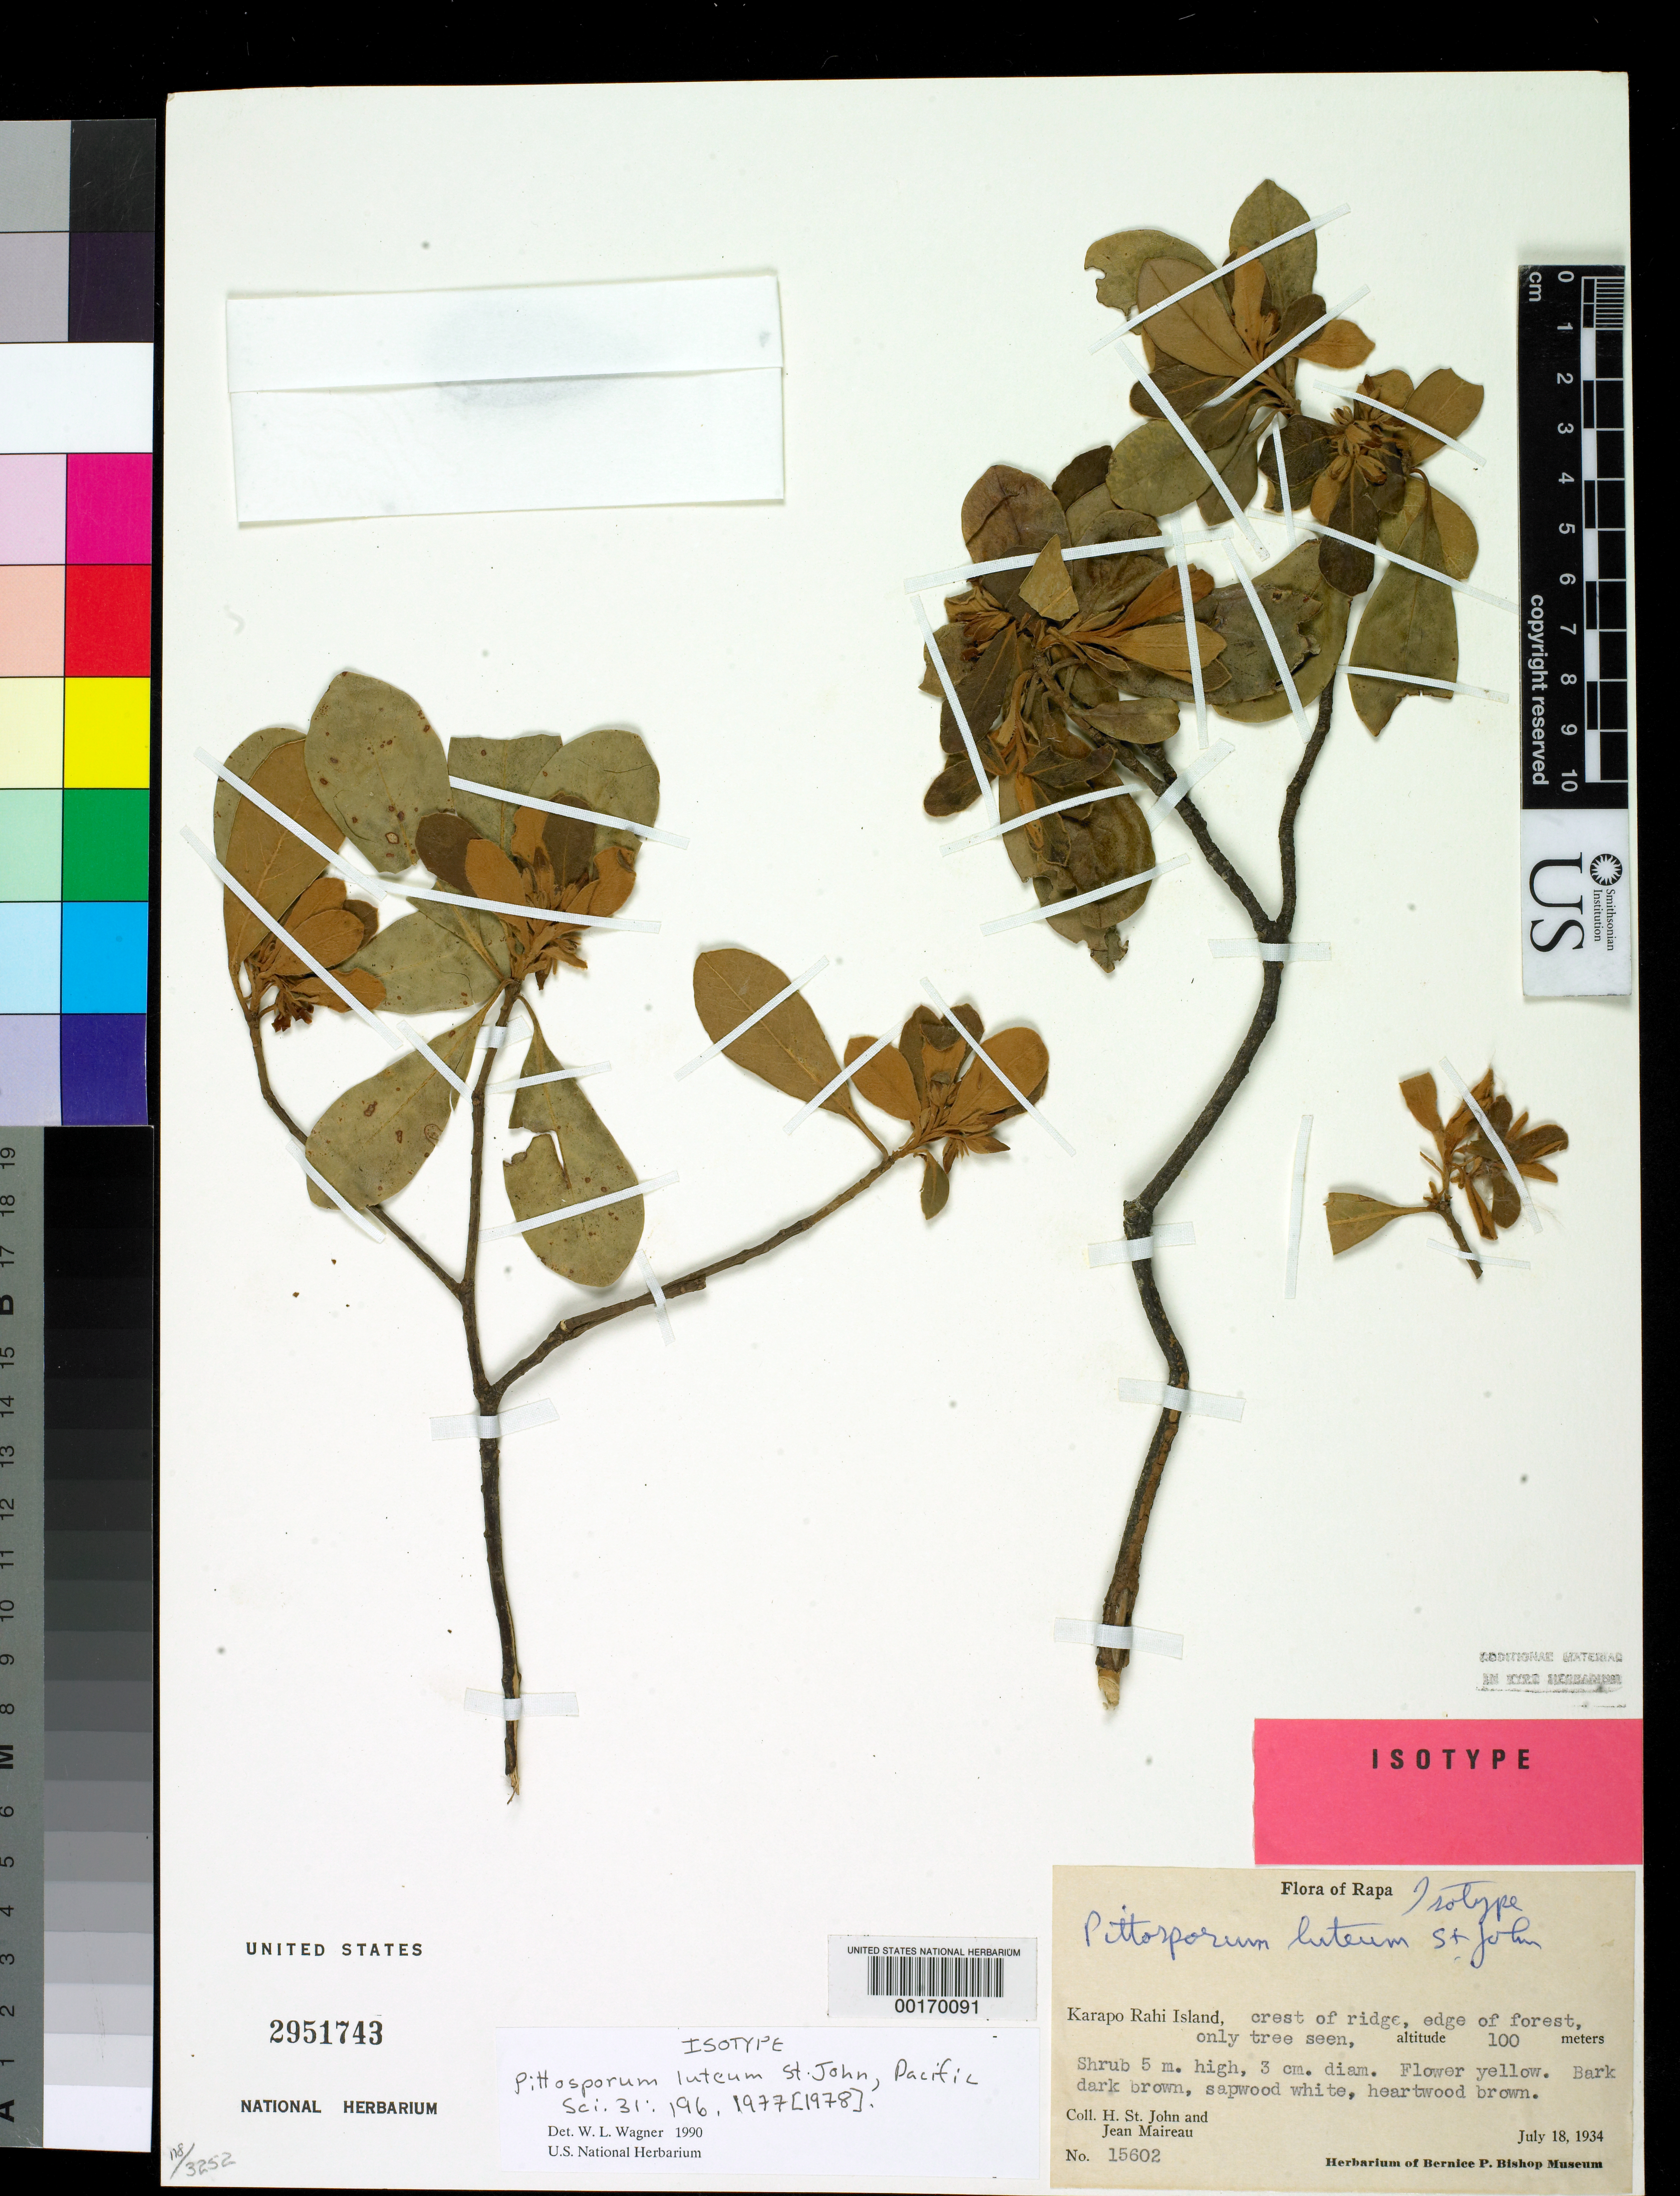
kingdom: Plantae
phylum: Tracheophyta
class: Magnoliopsida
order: Apiales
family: Pittosporaceae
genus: Pittosporum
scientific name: Pittosporum luteum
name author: H. St. John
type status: Isotype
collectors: H. St. John & J. Maireau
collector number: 15602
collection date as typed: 18 Jul 1934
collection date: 1934-07-18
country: French Polynesia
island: Karapo Rahi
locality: Karapo Rahi Island [Karaporahi, Tubuai Is.]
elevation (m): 100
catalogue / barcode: US 2951743